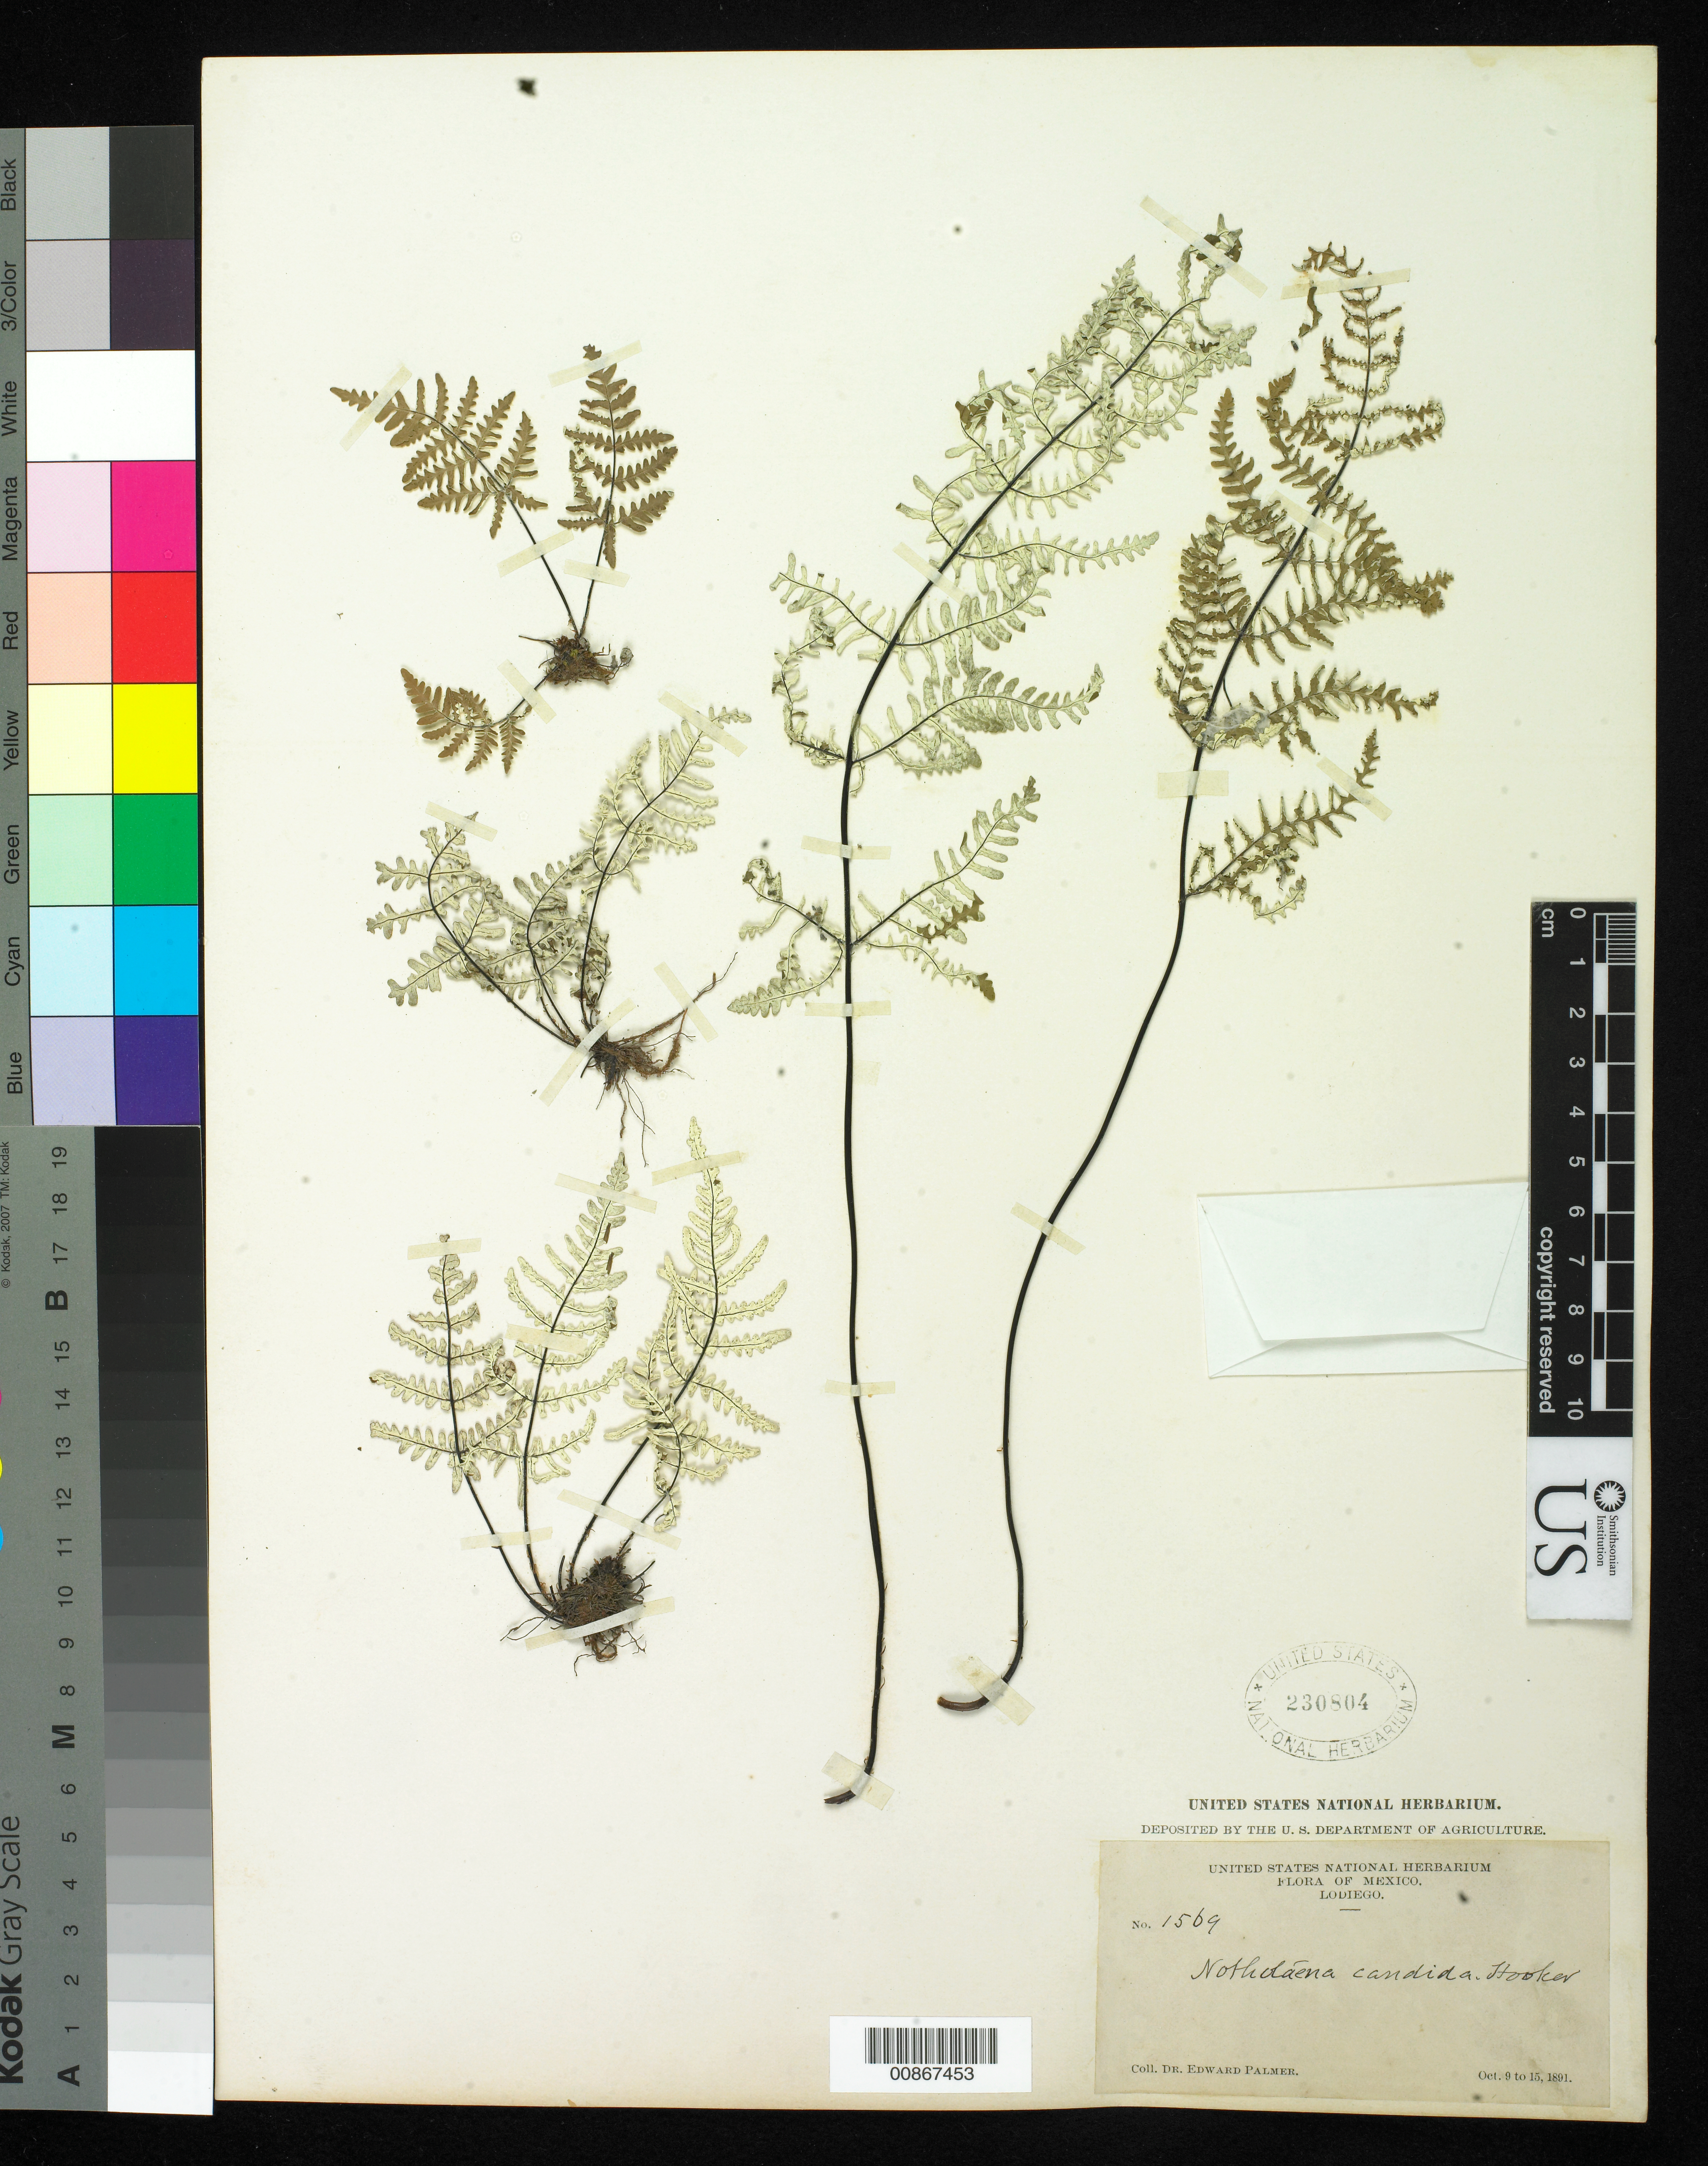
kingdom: Plantae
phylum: Tracheophyta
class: Polypodiopsida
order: Polypodiales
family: Pteridaceae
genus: Notholaena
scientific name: Notholaena candida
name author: (M. Martens) Hook.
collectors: E. Palmer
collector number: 1569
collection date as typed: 09 Oct 1891 to 15 Oct 1891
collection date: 1891-10-09/1891-10-15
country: Mexico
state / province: Sinaloa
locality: Lodiego, Sinaloa.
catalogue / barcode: US 230804